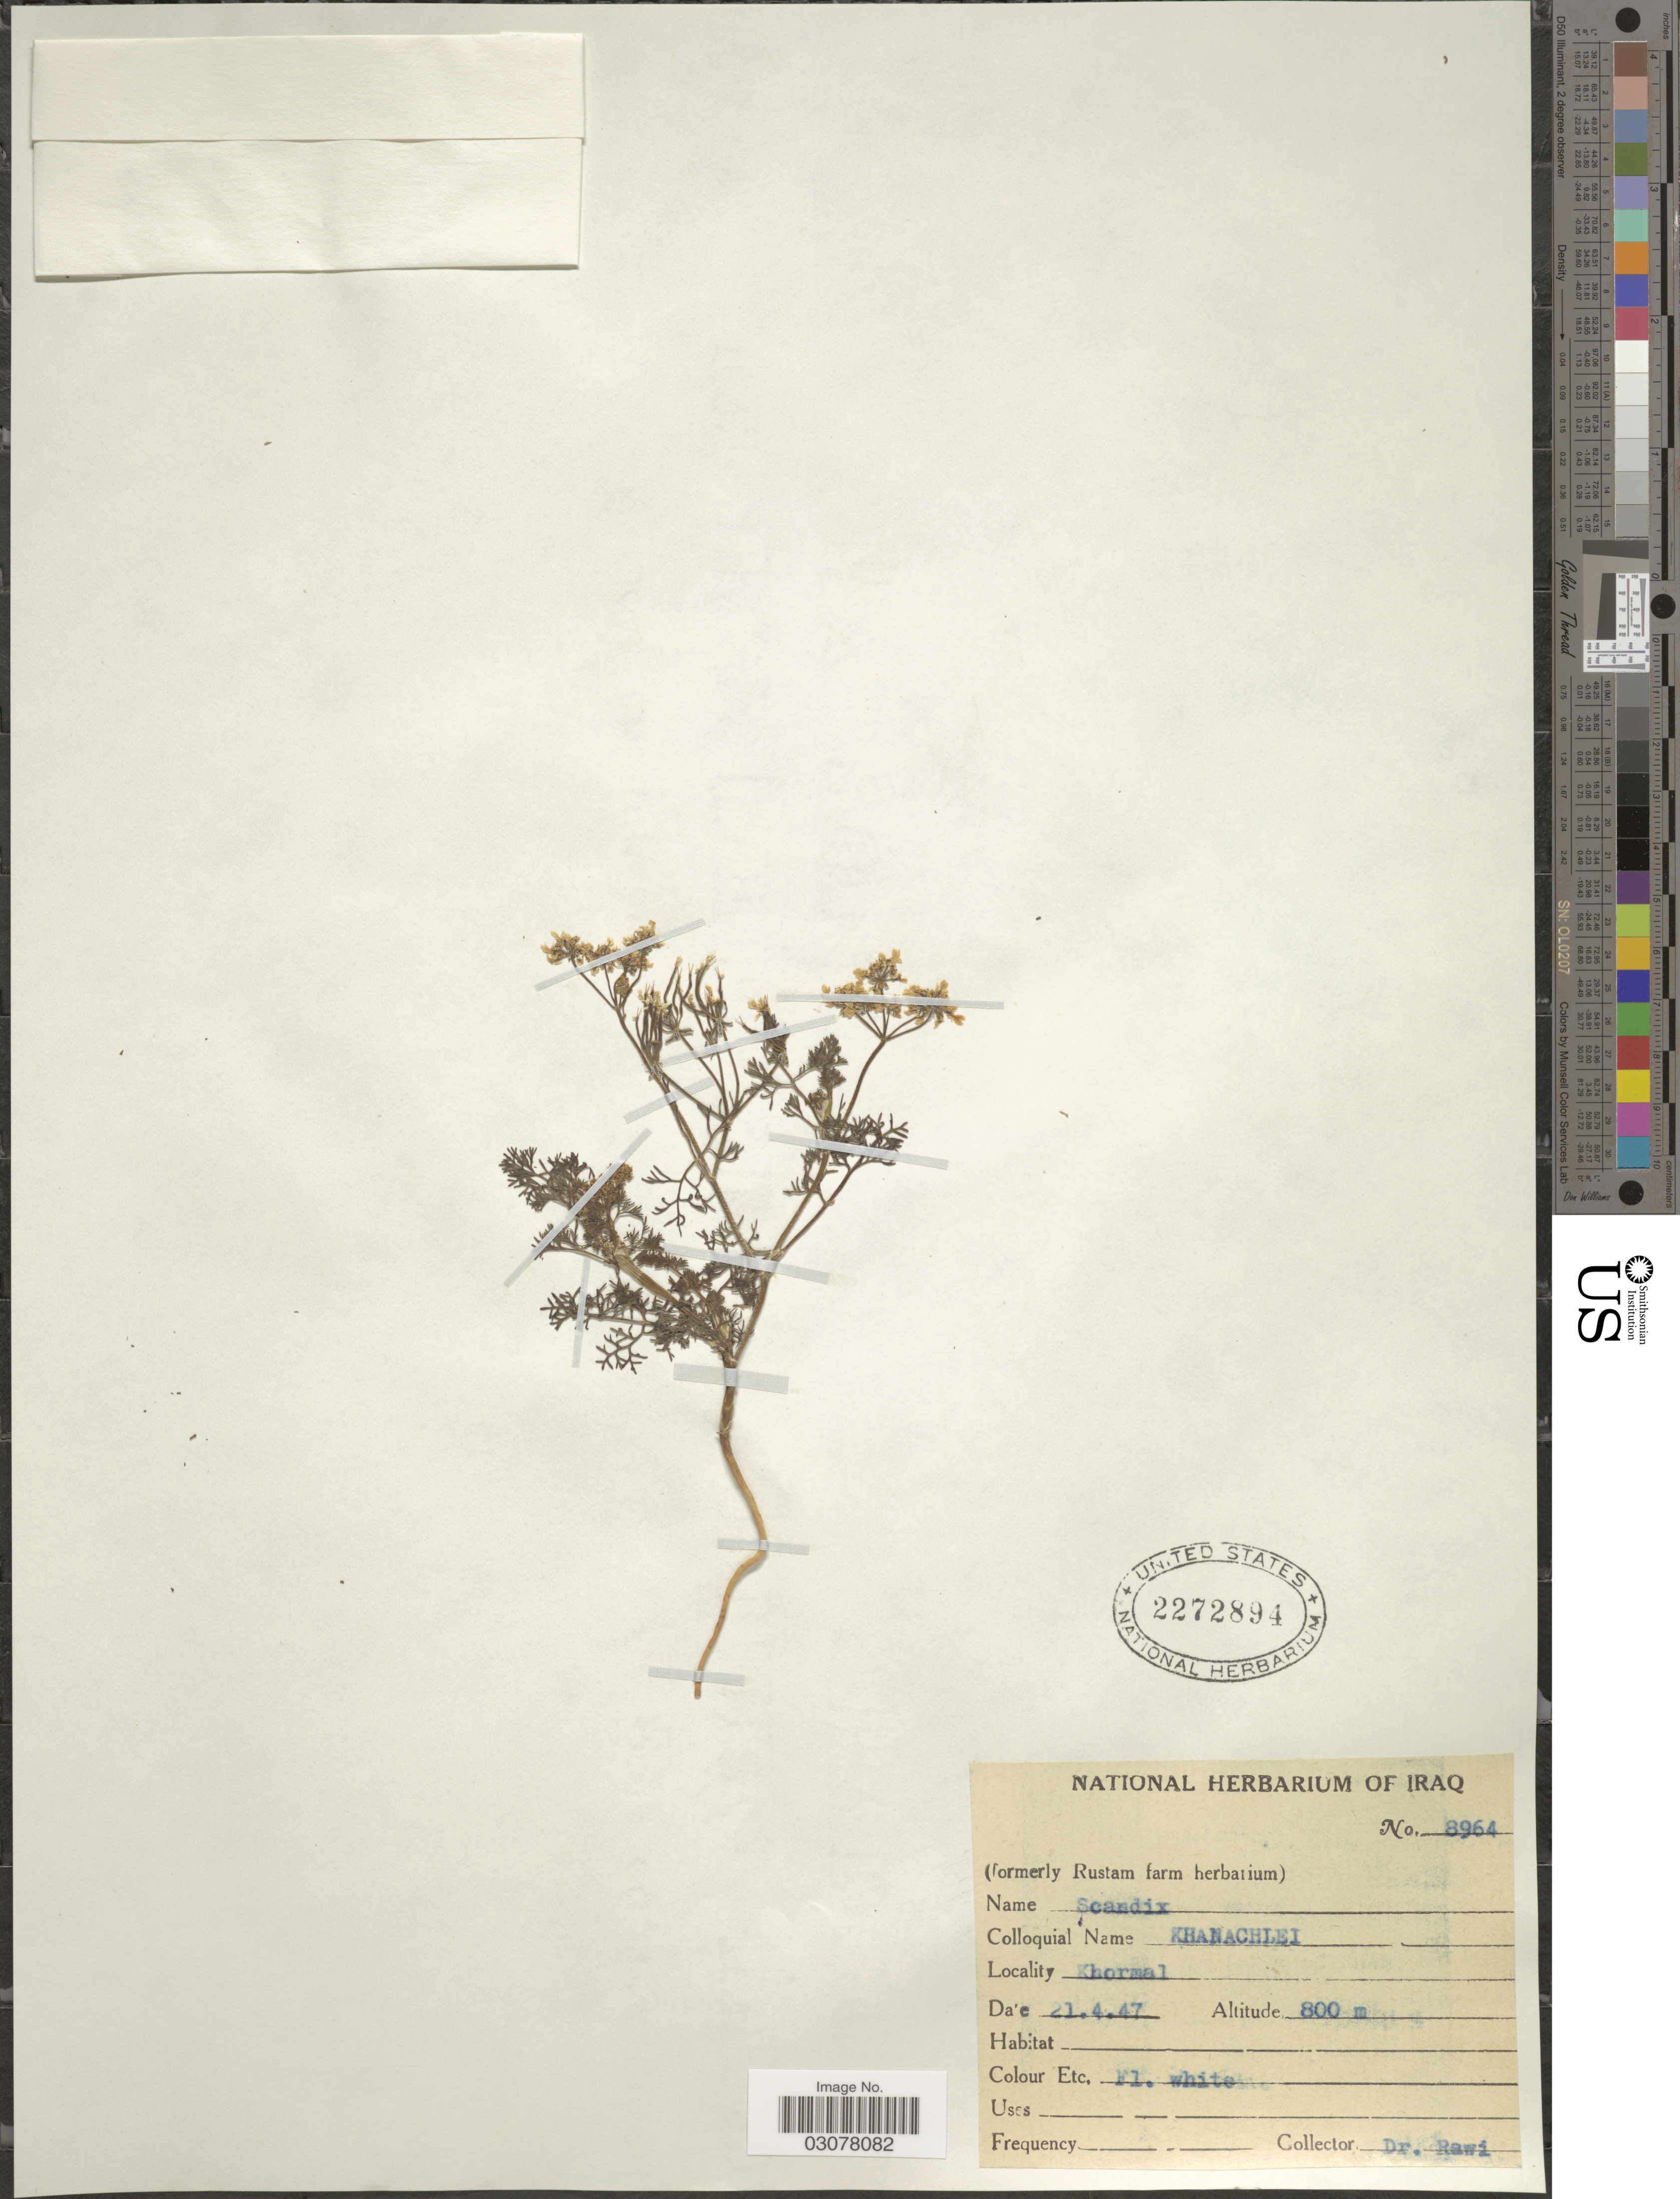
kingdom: Plantae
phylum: Tracheophyta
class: Magnoliopsida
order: Apiales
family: Apiaceae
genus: Scandix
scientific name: Scandix sp.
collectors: -. Rawi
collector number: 8964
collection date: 1947-04-21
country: Iraq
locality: Khormal.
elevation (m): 800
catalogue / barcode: US 2272894